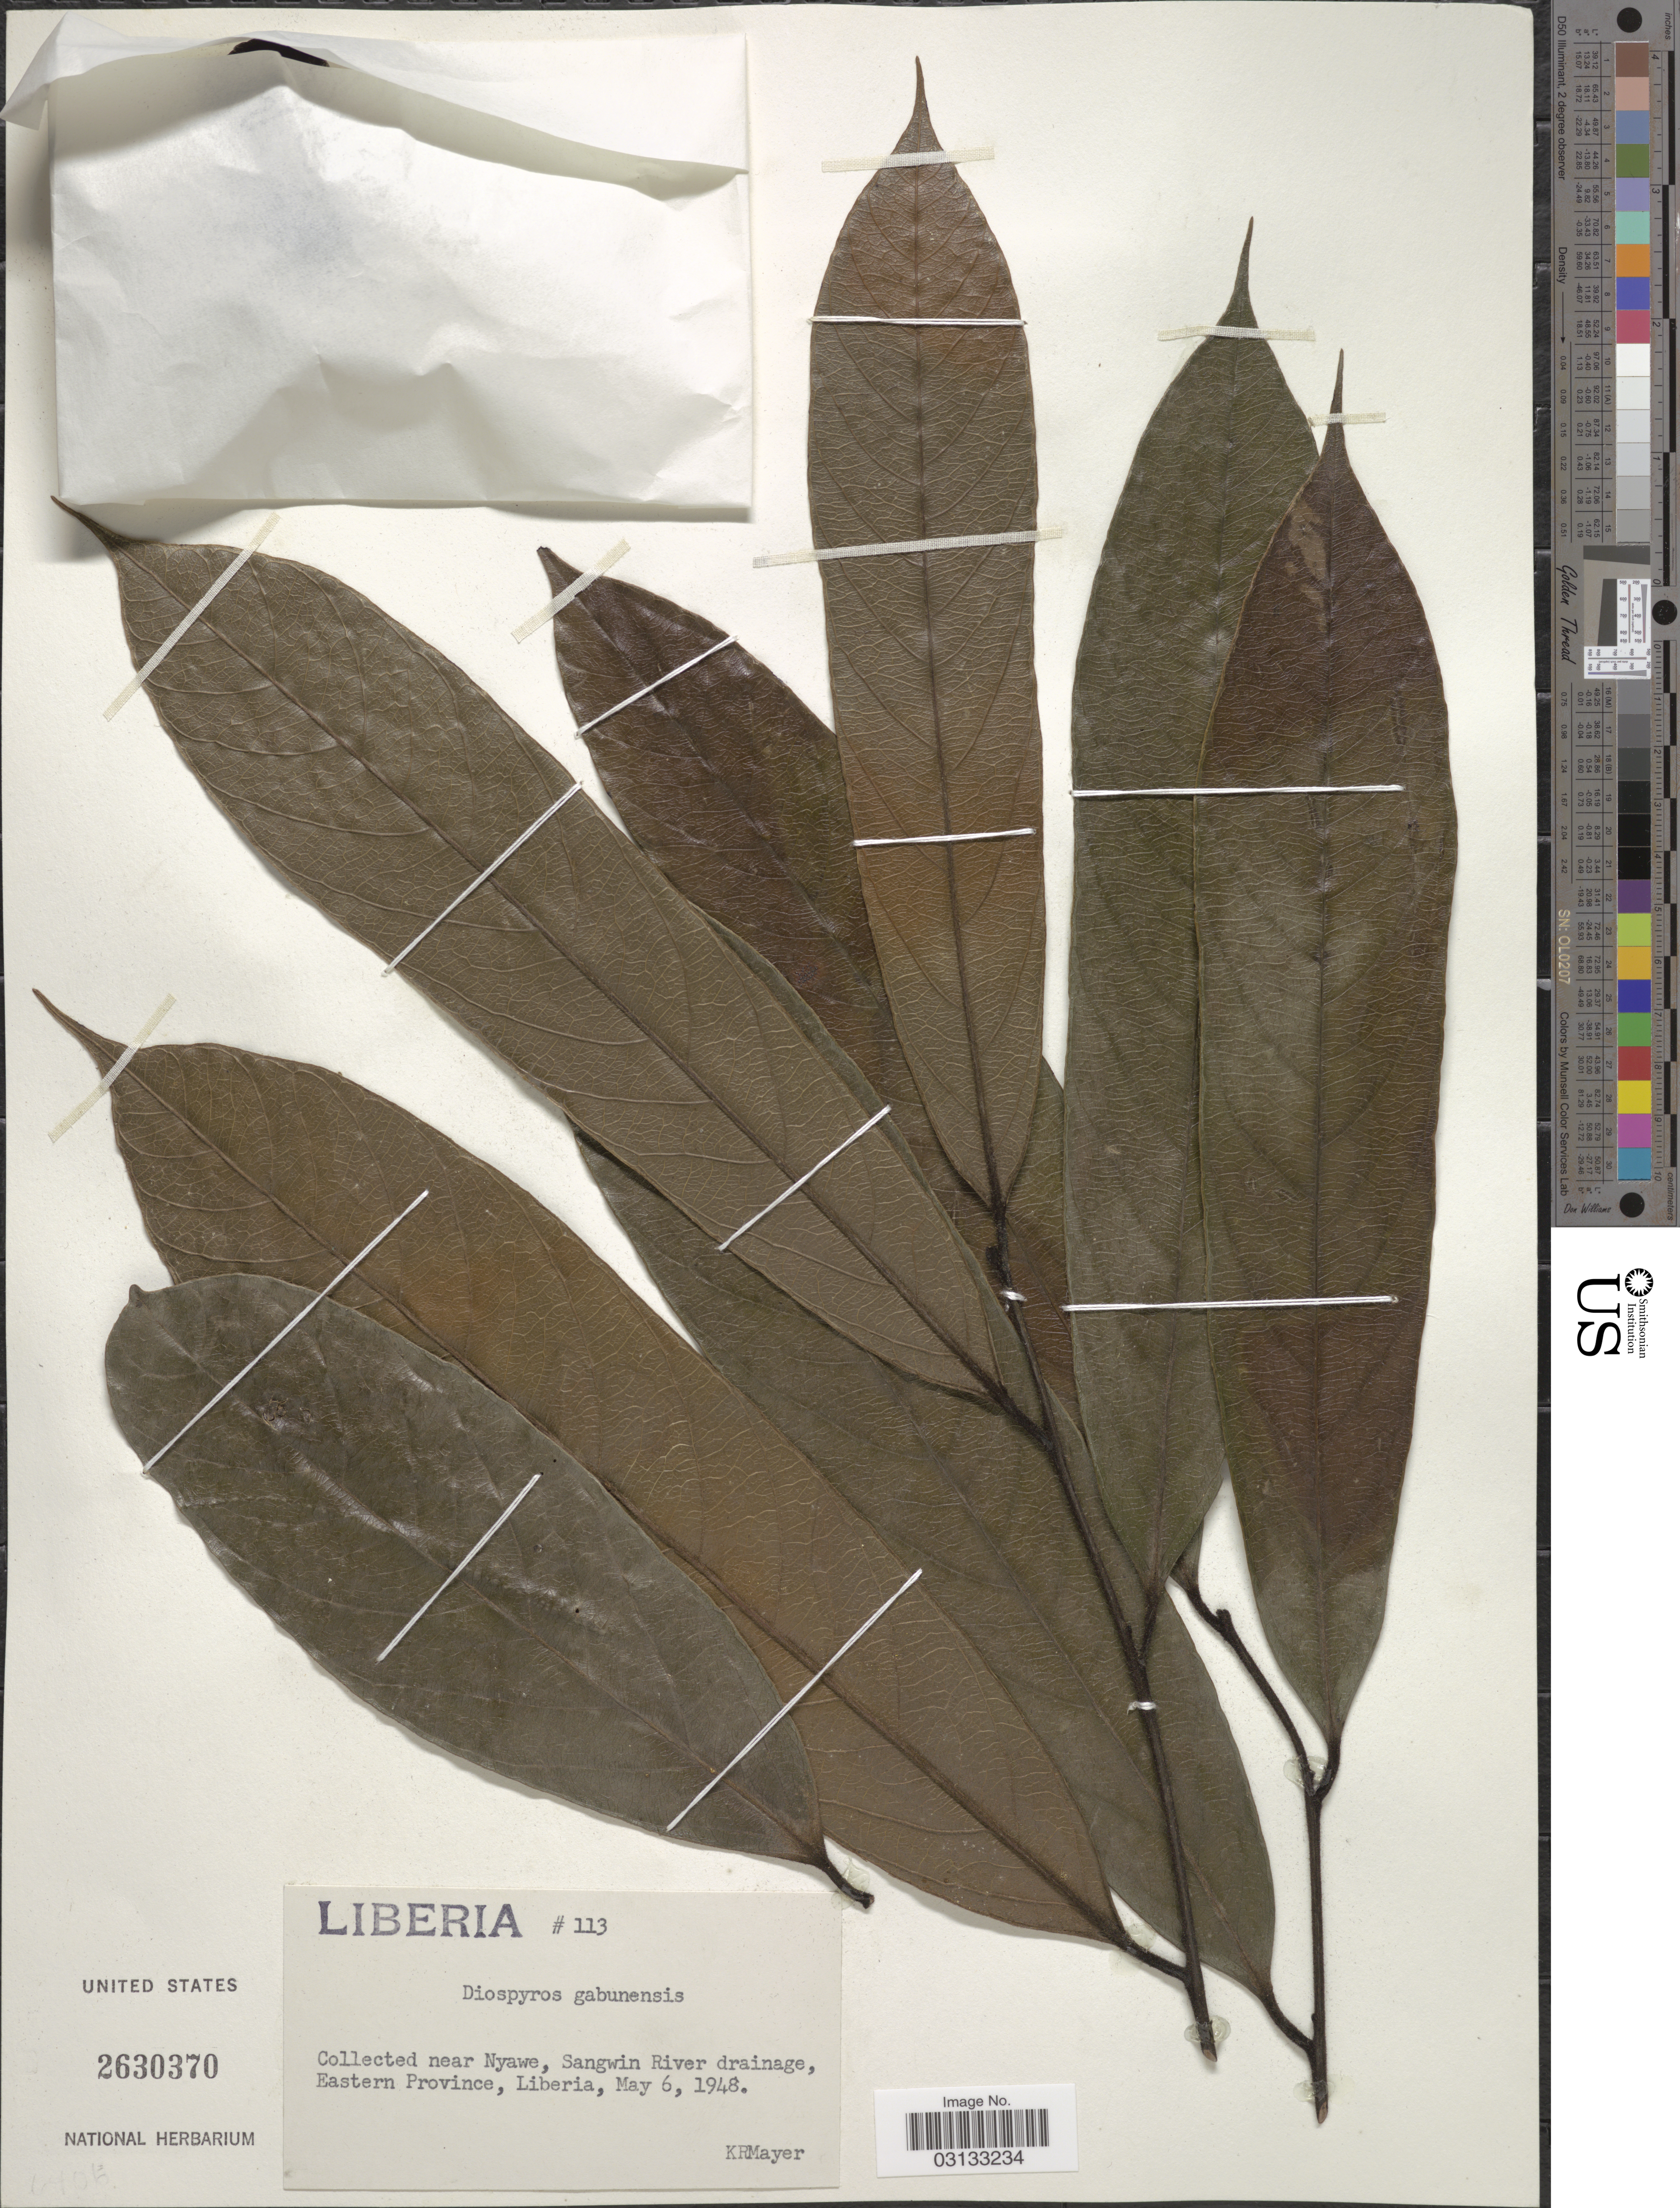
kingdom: Plantae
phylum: Tracheophyta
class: Magnoliopsida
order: Ericales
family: Ebenaceae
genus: Diospyros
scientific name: Diospyros gabunensis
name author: Gürke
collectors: K. R. Mayer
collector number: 113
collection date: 1948-05-06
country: Liberia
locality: Near Nyawe, Sangwin River drainage, Eastern Province.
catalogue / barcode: US 2630370